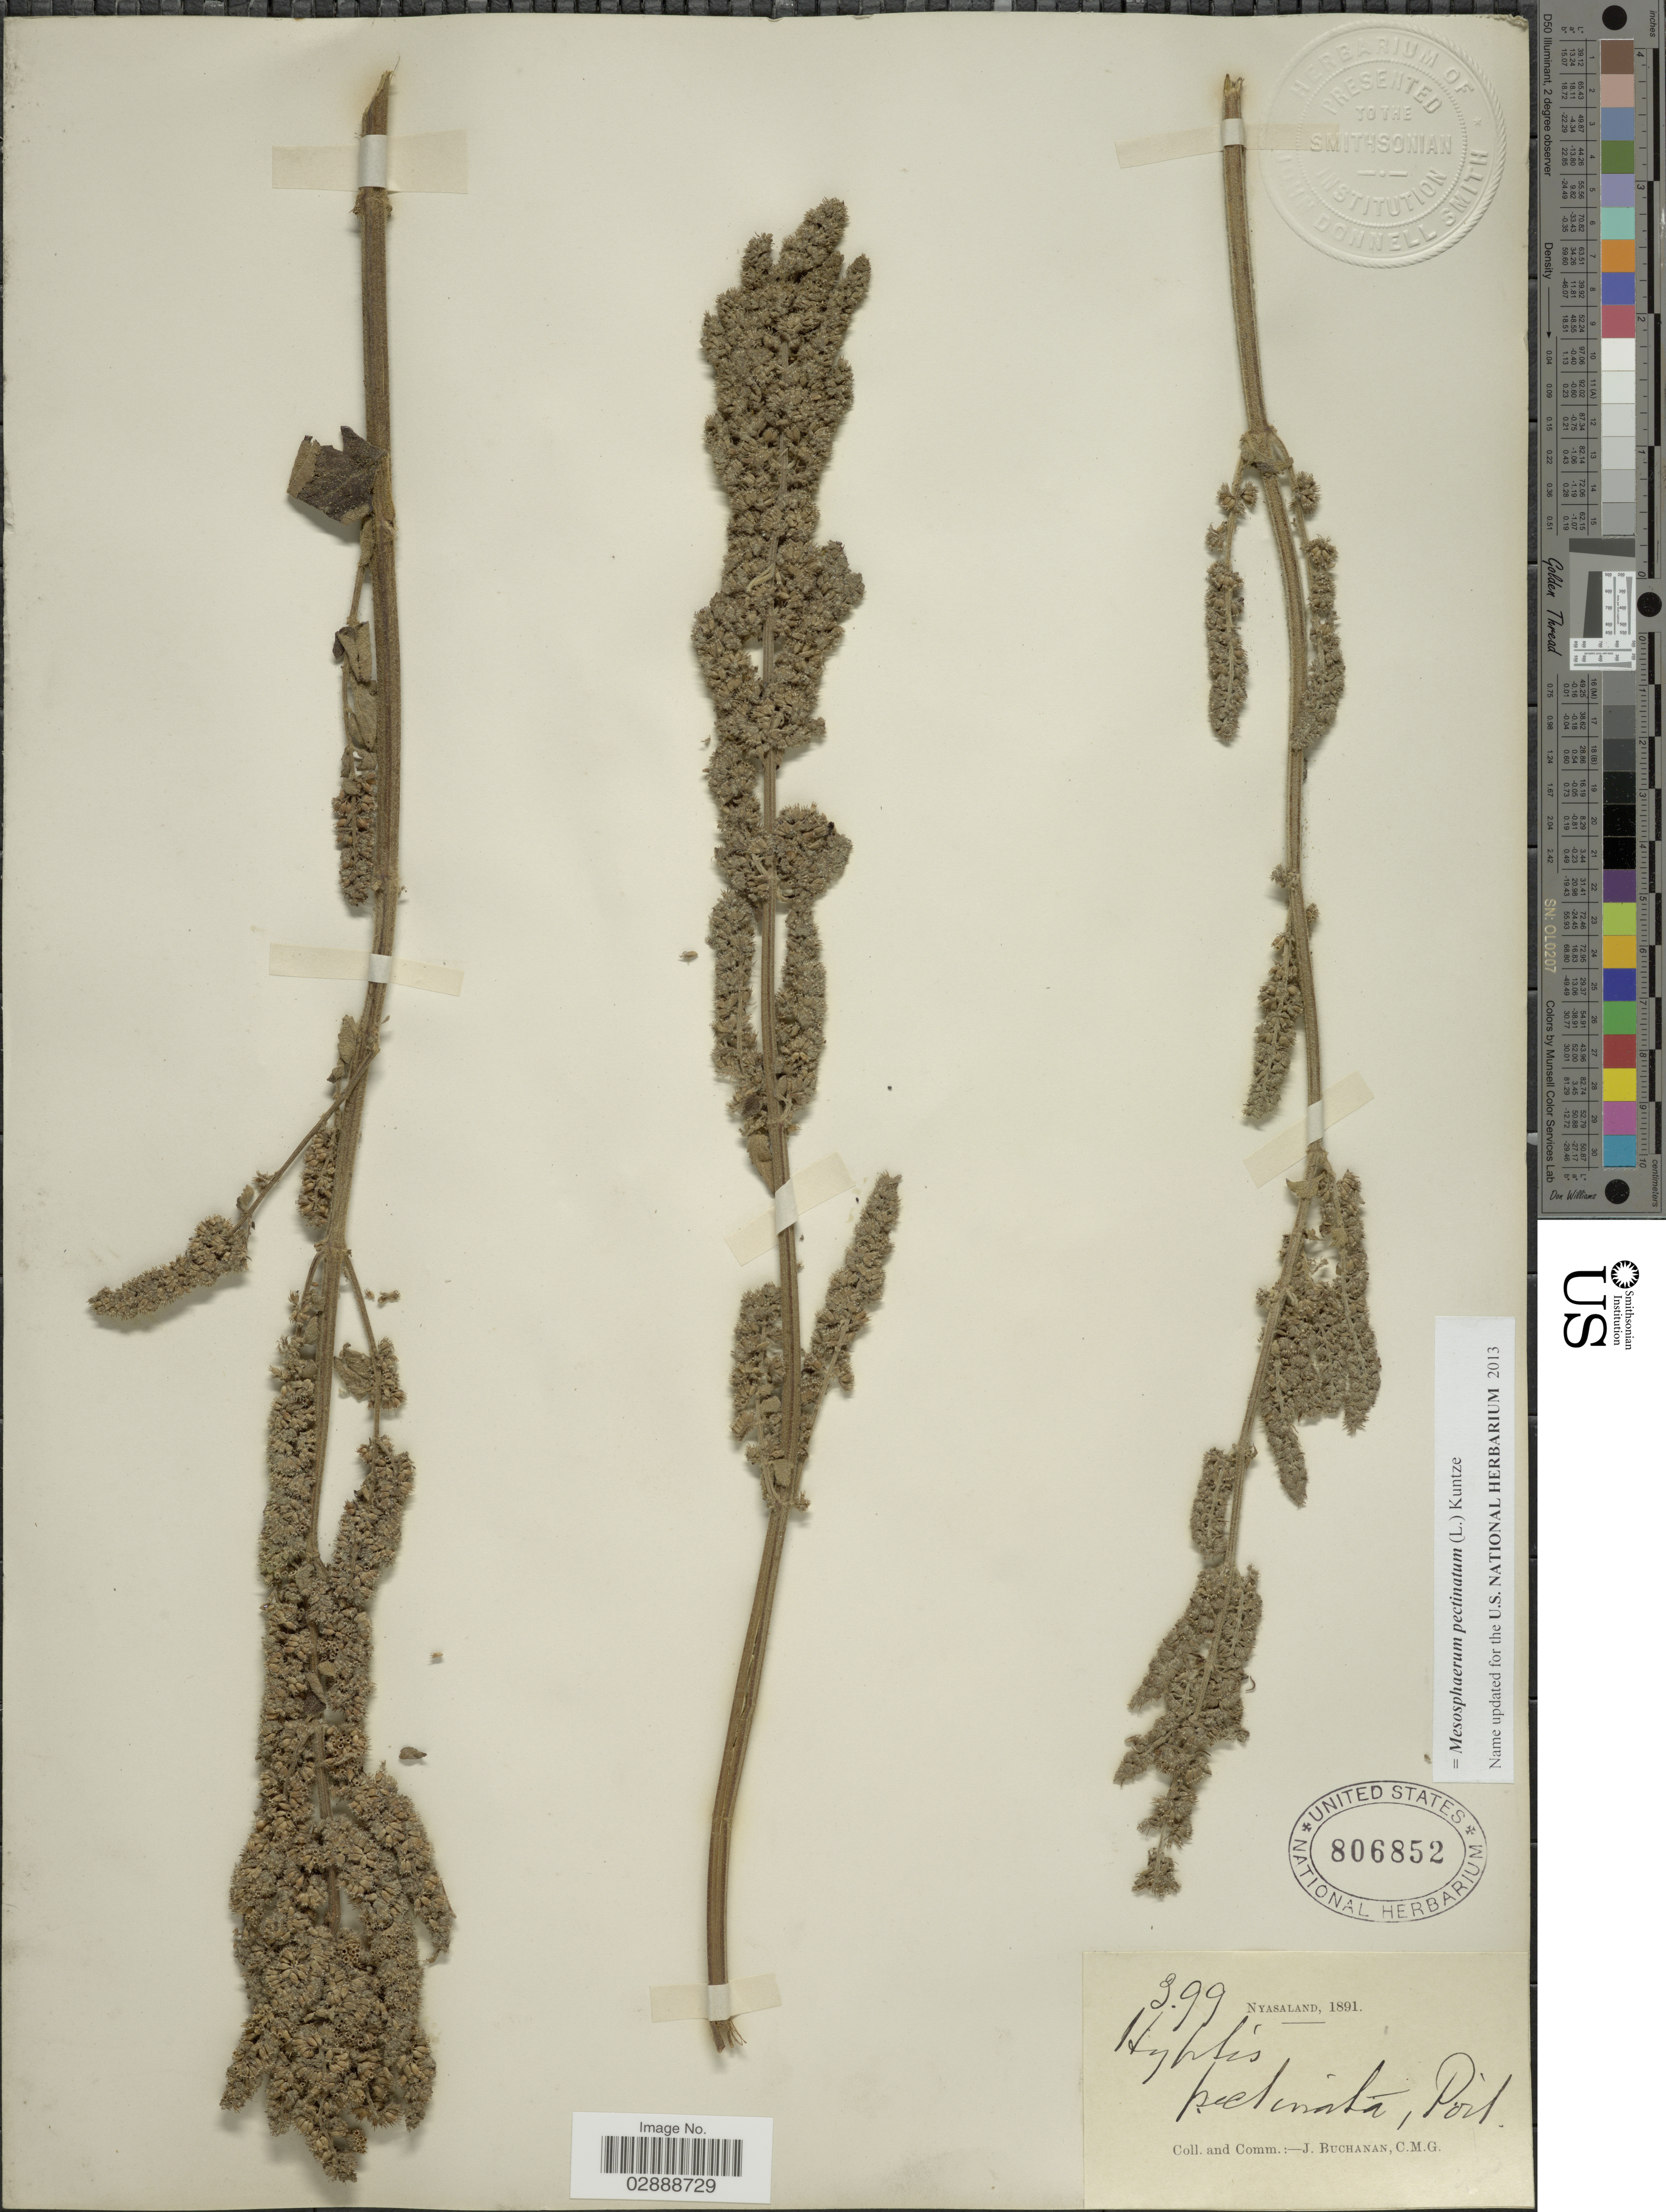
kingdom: Plantae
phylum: Tracheophyta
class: Magnoliopsida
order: Lamiales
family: Lamiaceae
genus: Mesosphaerum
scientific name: Mesosphaerum pectinatum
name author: (L.) Kuntze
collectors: J. Buchanan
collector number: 399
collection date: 1891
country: Malawi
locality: Nyasaland.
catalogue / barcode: US 806852